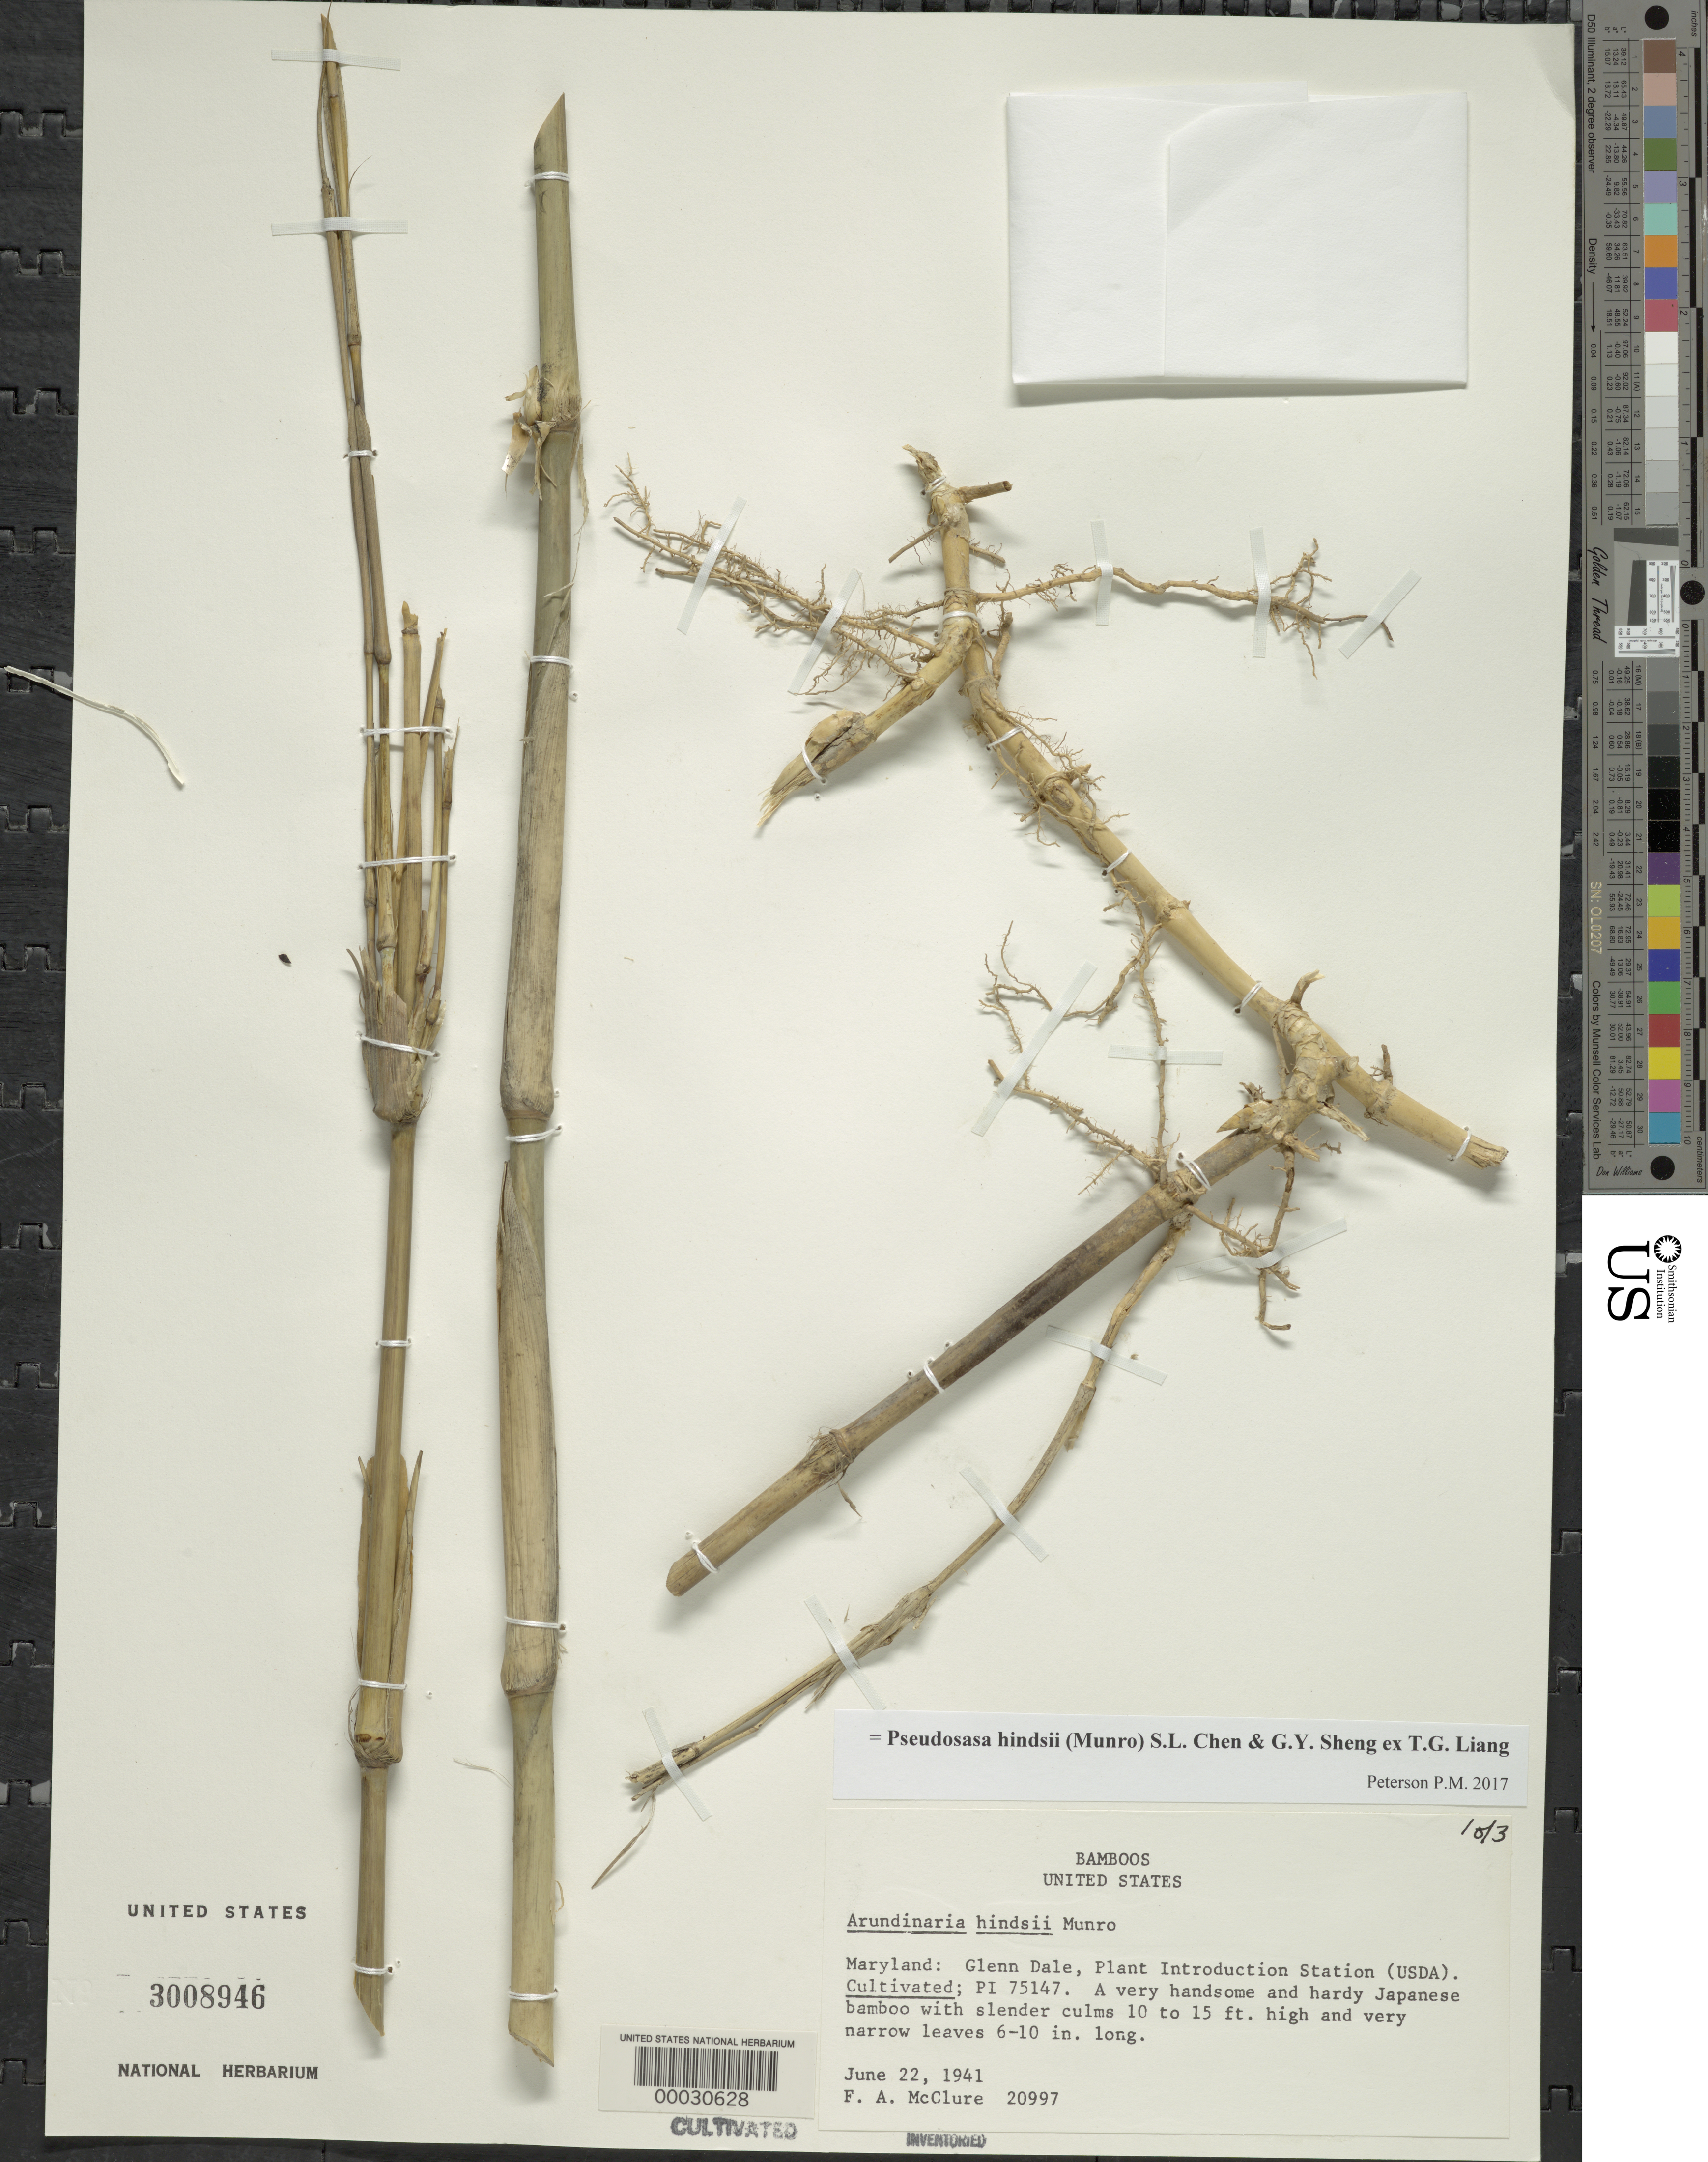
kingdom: Plantae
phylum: Tracheophyta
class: Liliopsida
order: Poales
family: Poaceae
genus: Pseudosasa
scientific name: Pseudosasa hindsii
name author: (Munro) S.L. Chen & G.Y. Sheng ex T.G. Liang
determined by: Poaceae Reorganization Project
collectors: F. A. McClure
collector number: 20997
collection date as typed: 22 Jun 1941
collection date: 1941-06-22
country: United States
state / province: Maryland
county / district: Prince George's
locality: Usda plant introduction station - glenn dale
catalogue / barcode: US 3008946